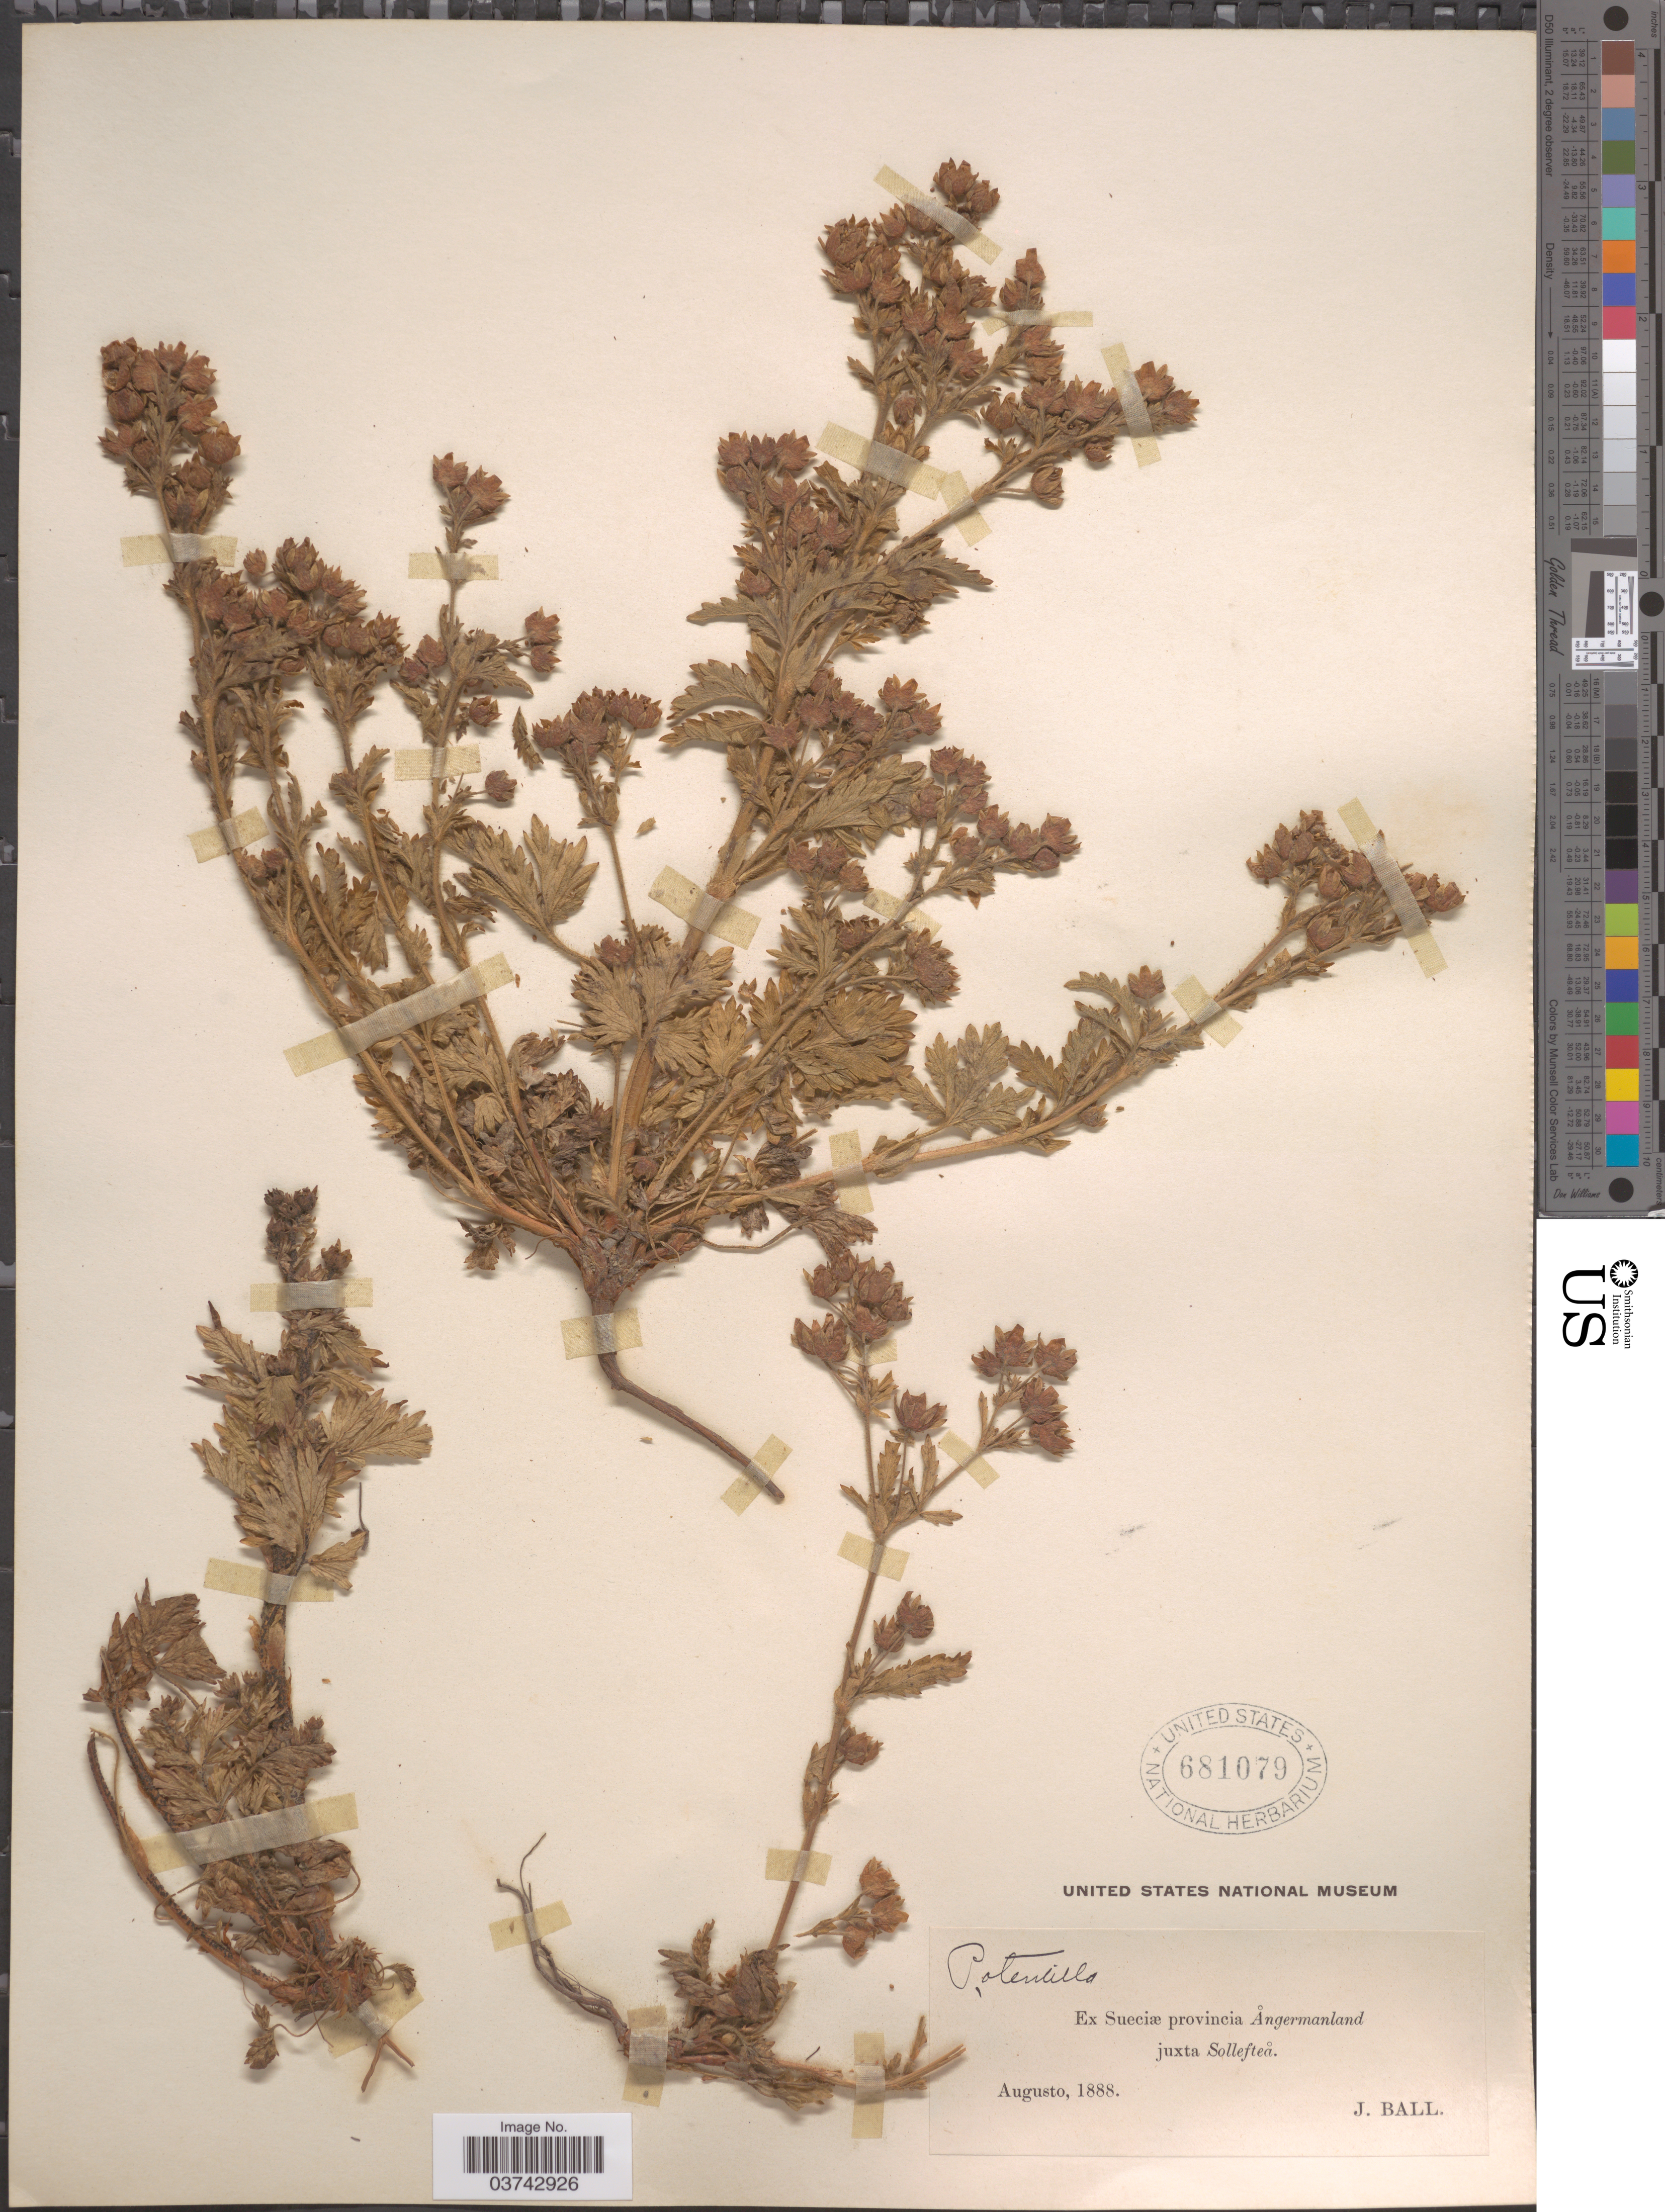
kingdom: Plantae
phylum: Tracheophyta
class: Magnoliopsida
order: Rosales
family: Rosaceae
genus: Potentilla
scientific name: Potentilla sp.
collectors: J. Ball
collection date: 1888-08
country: Sweden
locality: Ex Sueciæ provincia Ångermanland juxta Sollefteå.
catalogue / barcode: US 681079